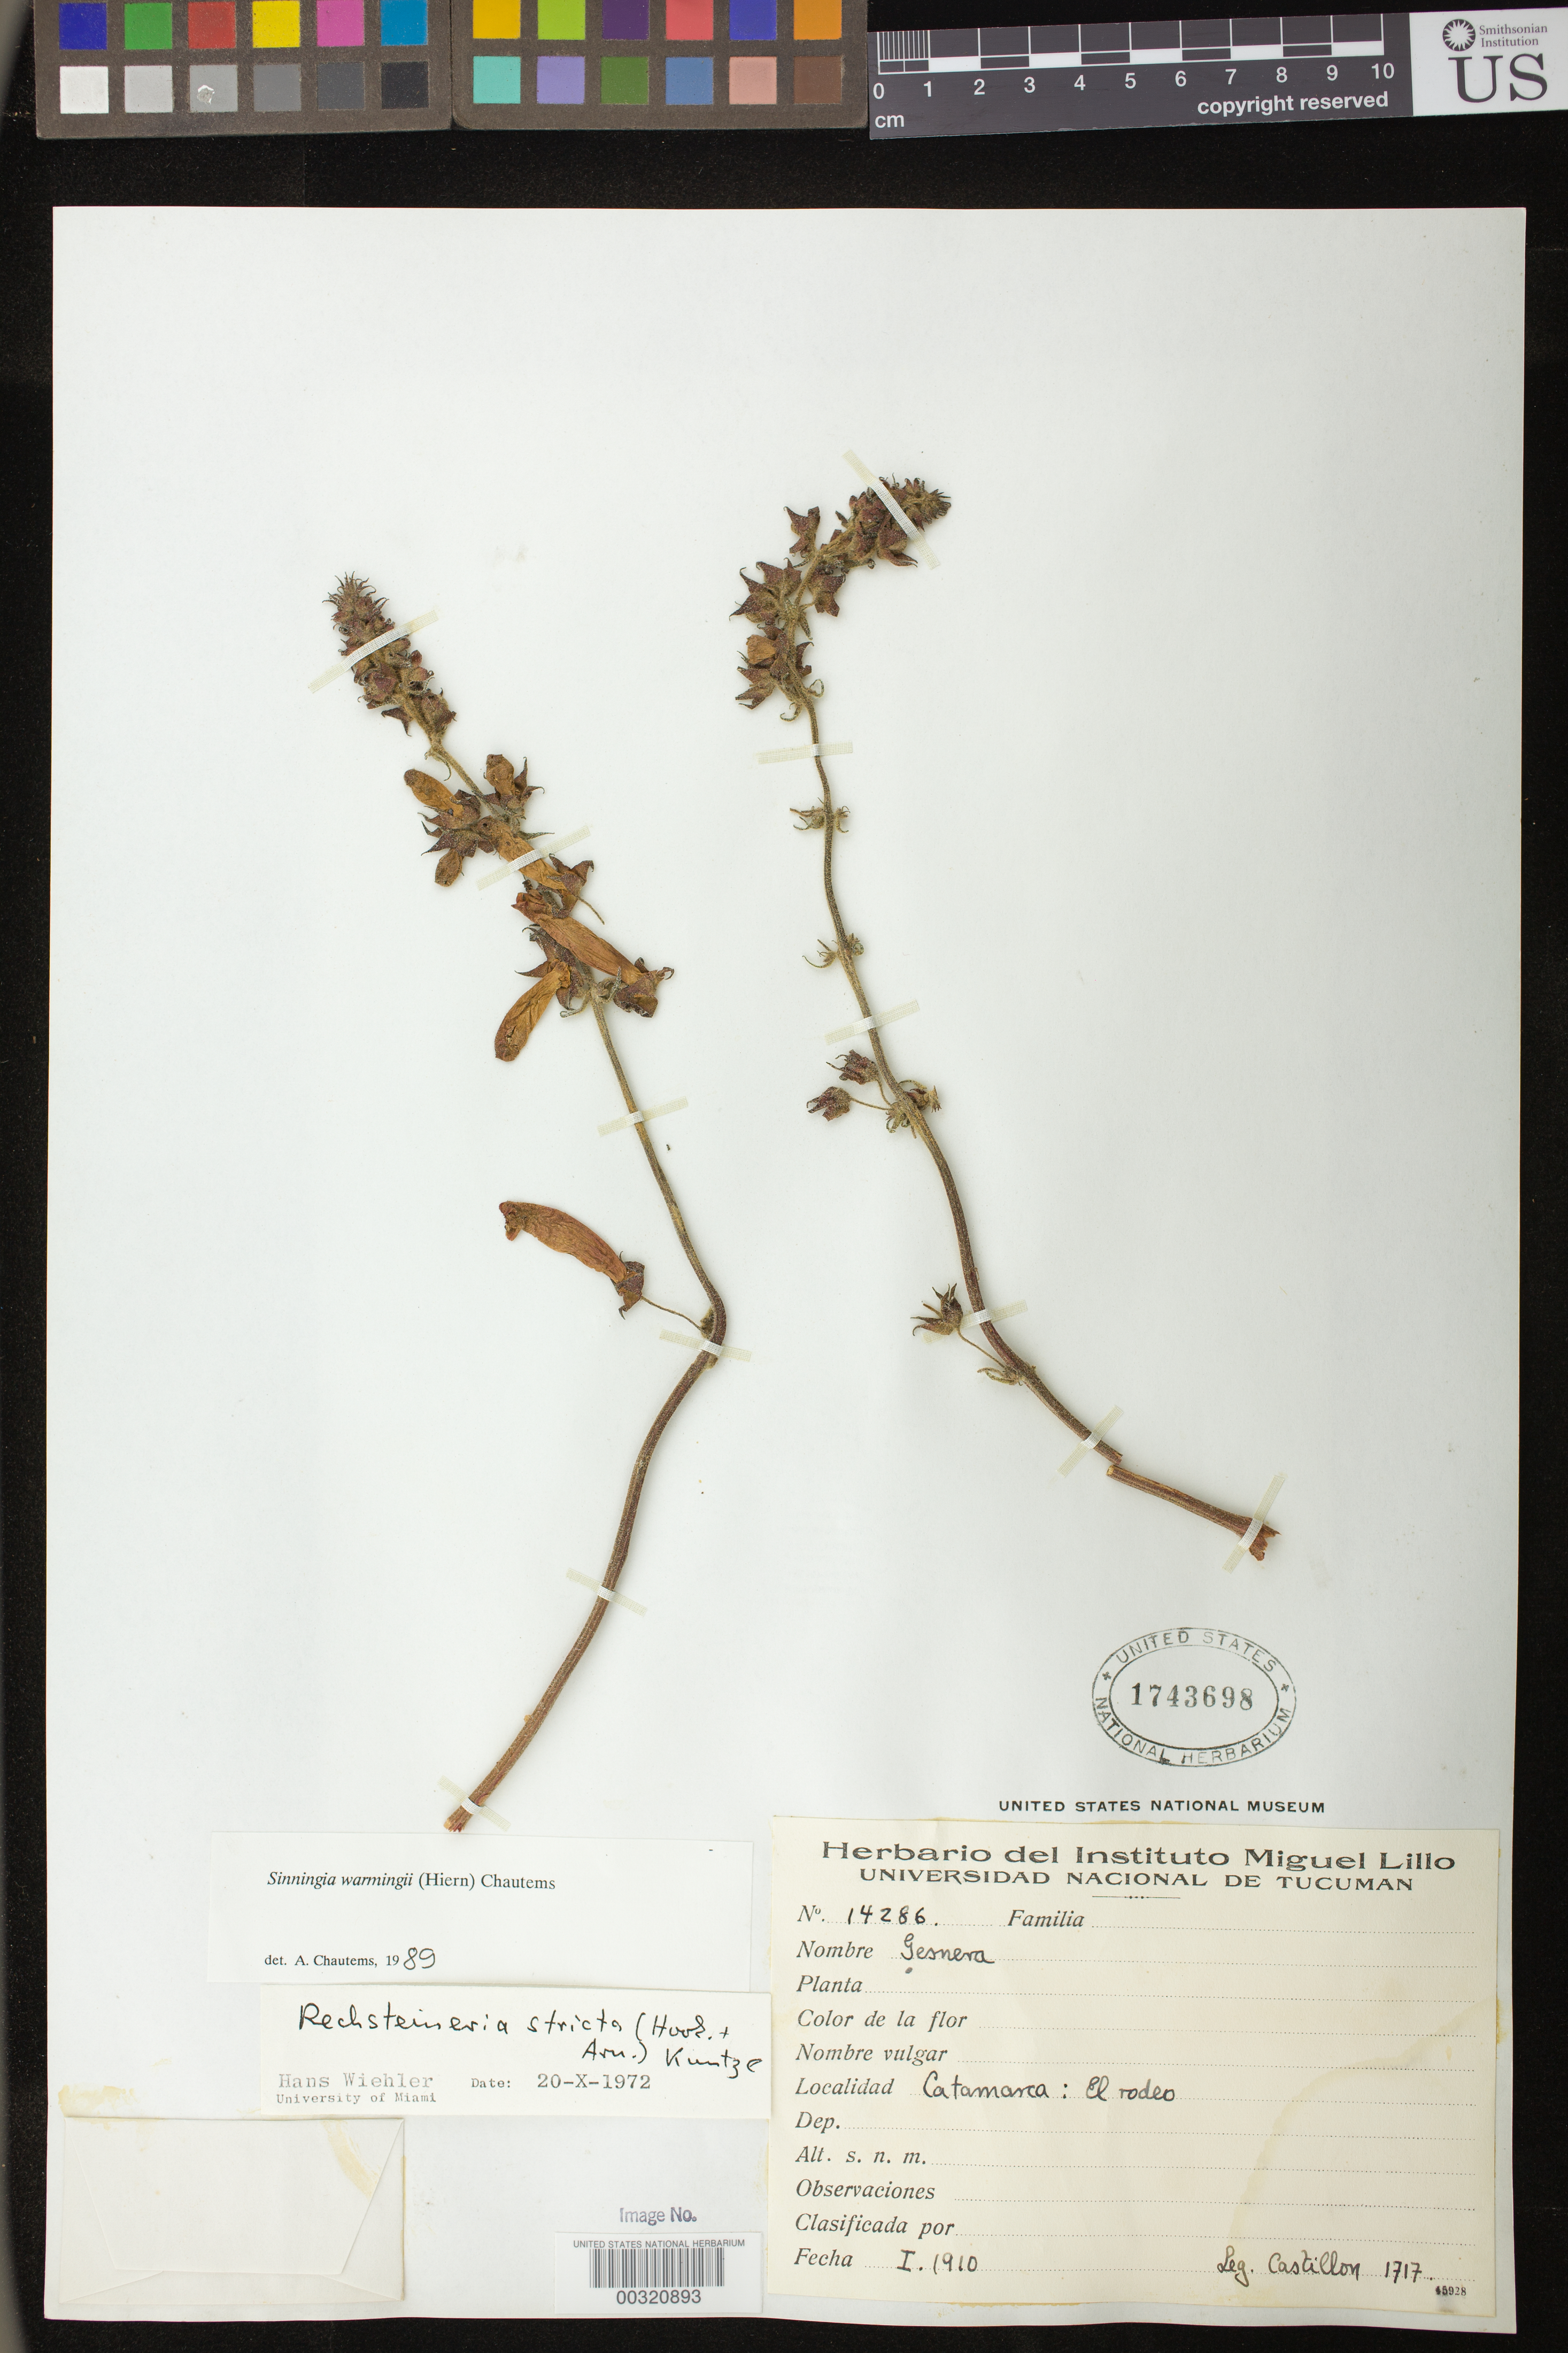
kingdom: Plantae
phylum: Tracheophyta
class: Magnoliopsida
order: Lamiales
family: Gesneriaceae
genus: Sinningia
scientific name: Sinningia warmingii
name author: (Hiern) Chautems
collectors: L. Castillón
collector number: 1717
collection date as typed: Jan 1910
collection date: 1910-01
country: Argentina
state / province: Catamarca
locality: El Rodeo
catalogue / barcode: US 1743698